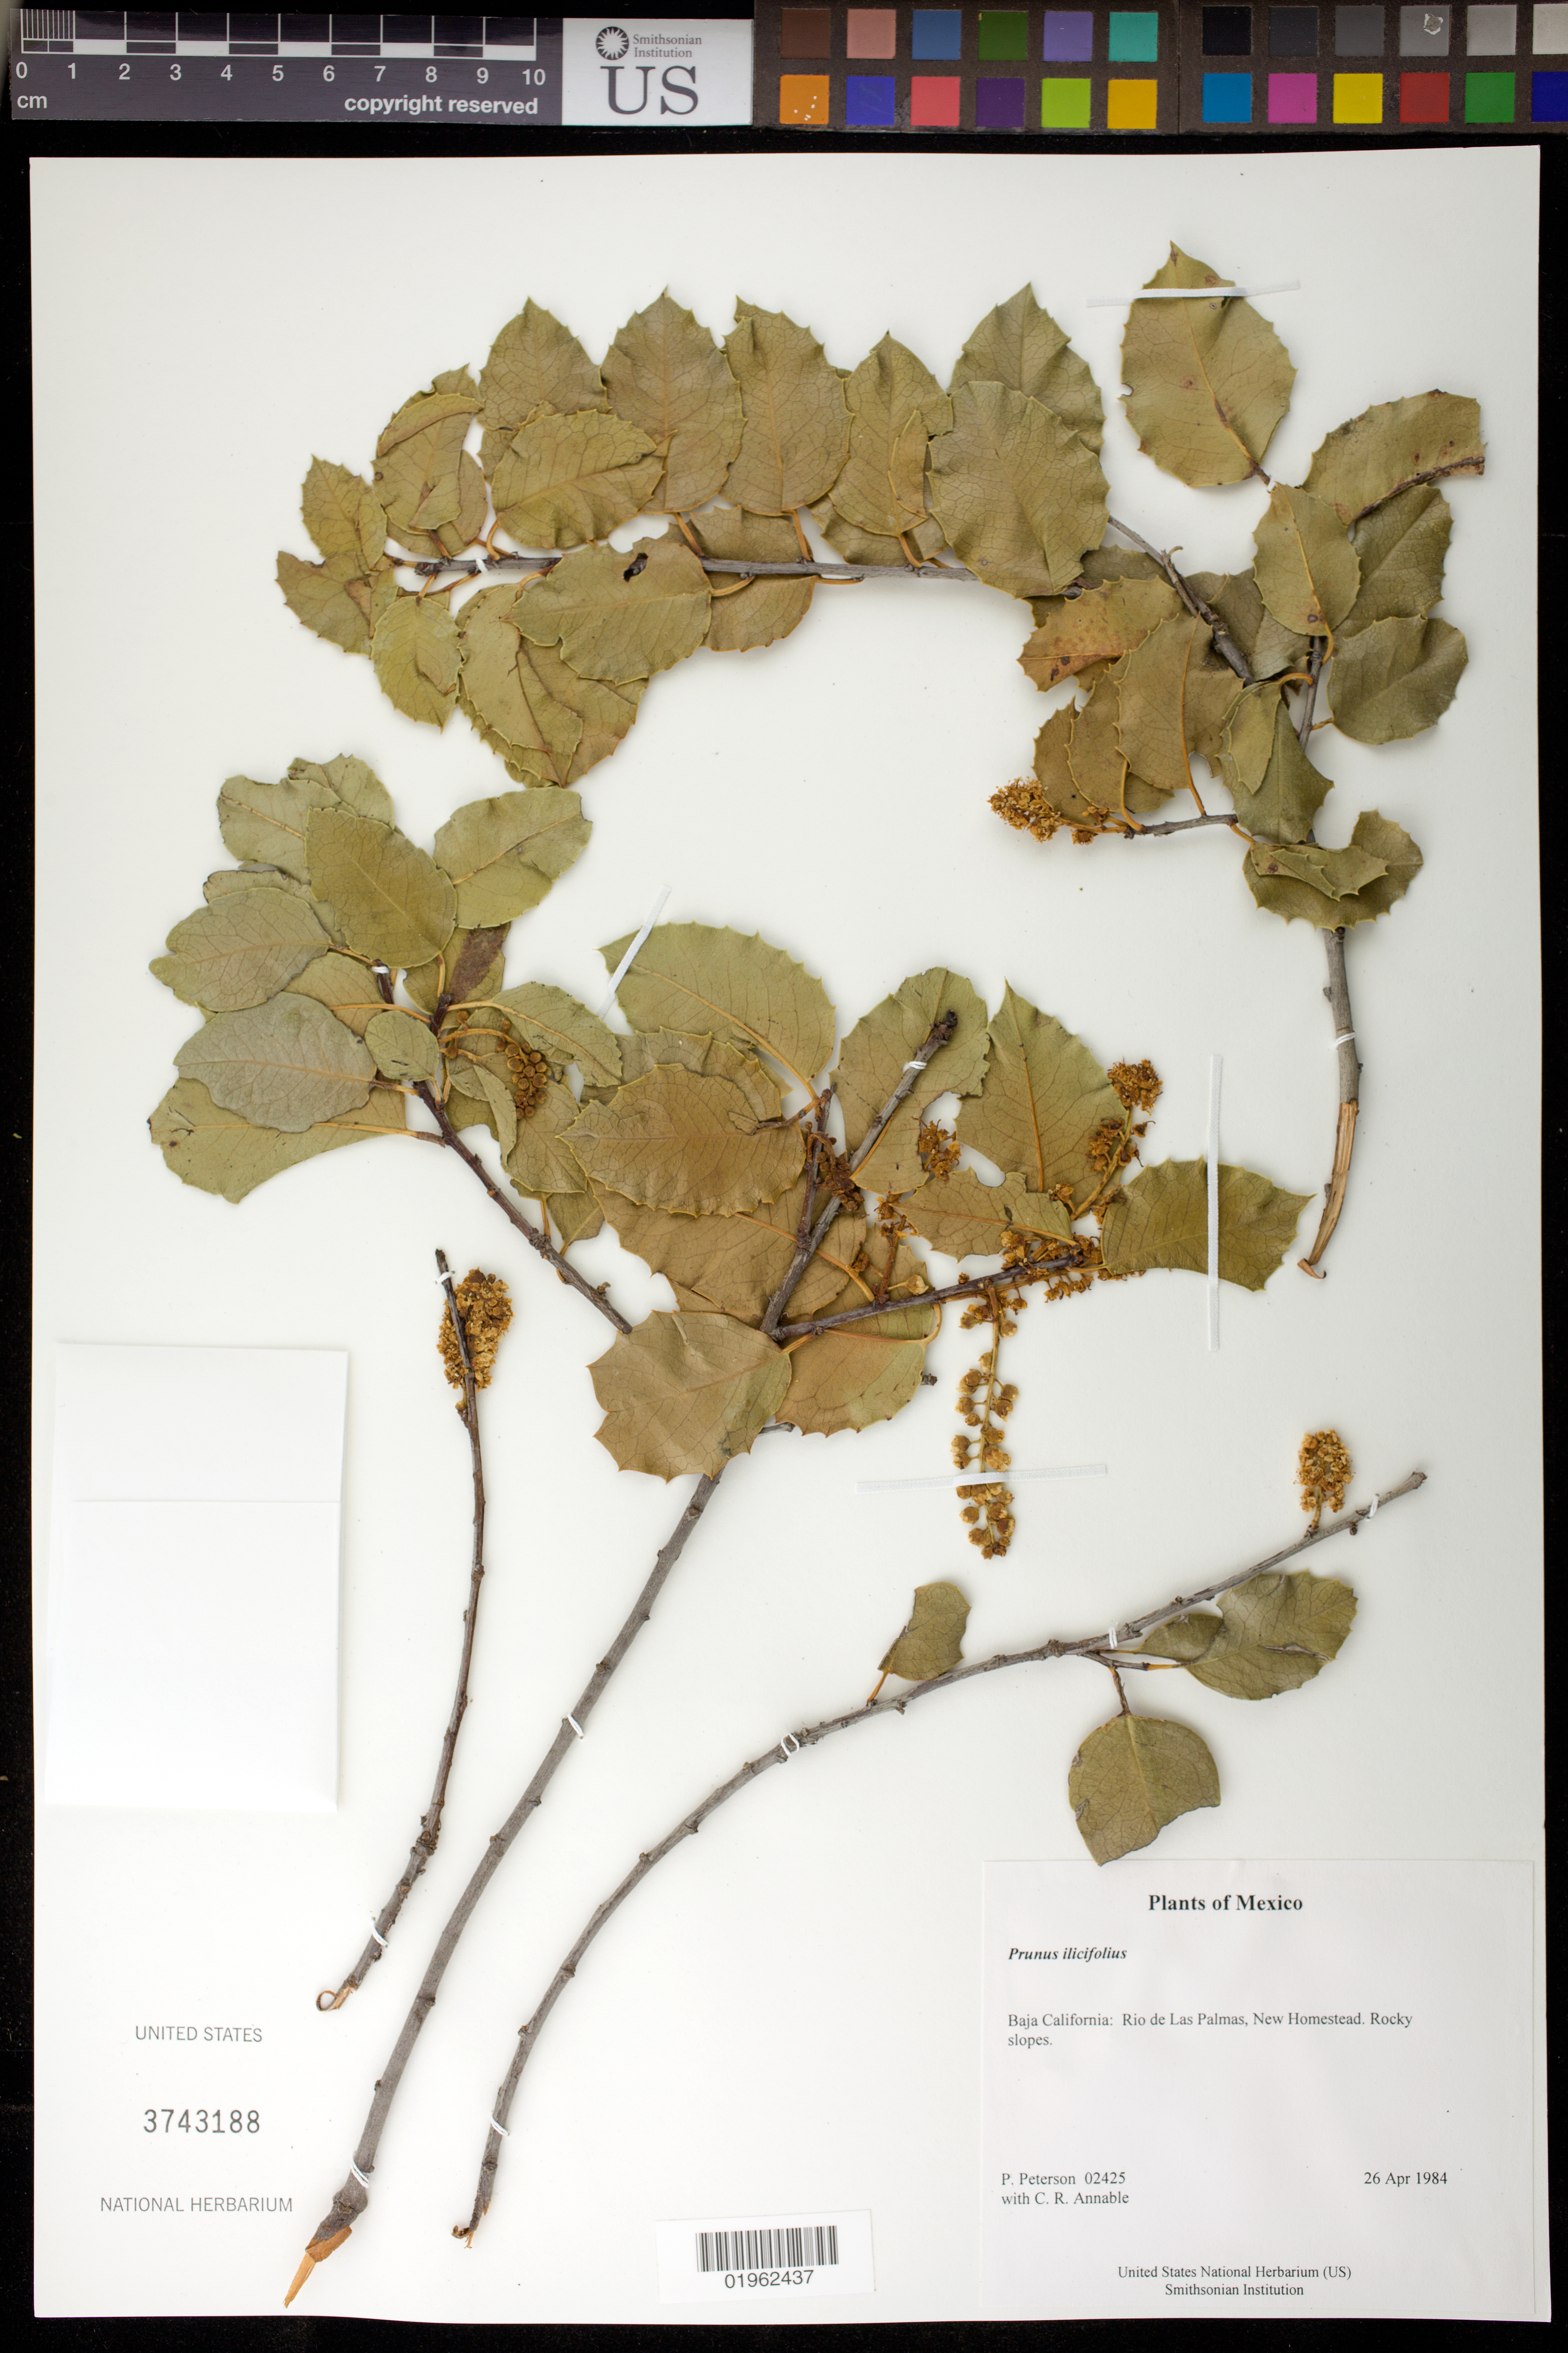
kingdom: Plantae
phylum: Tracheophyta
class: Magnoliopsida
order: Rosales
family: Rosaceae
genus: Prunus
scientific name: Prunus ilicifolia var. ilicifolia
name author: (Nutt. ex Hook. & Arn.) D. Dietr.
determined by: Strong, Mark T., (BOT), Smithsonian Institution - National Museum of Natural History (UNITED STATES)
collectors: P. M. Peterson & C. R. Annable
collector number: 02425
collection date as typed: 26 Apr 1984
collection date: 1984-04-26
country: Mexico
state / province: Baja California Norte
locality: Rio de Las Palmas, New Homestead.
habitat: Rocky slopes.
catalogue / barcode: US 3743188